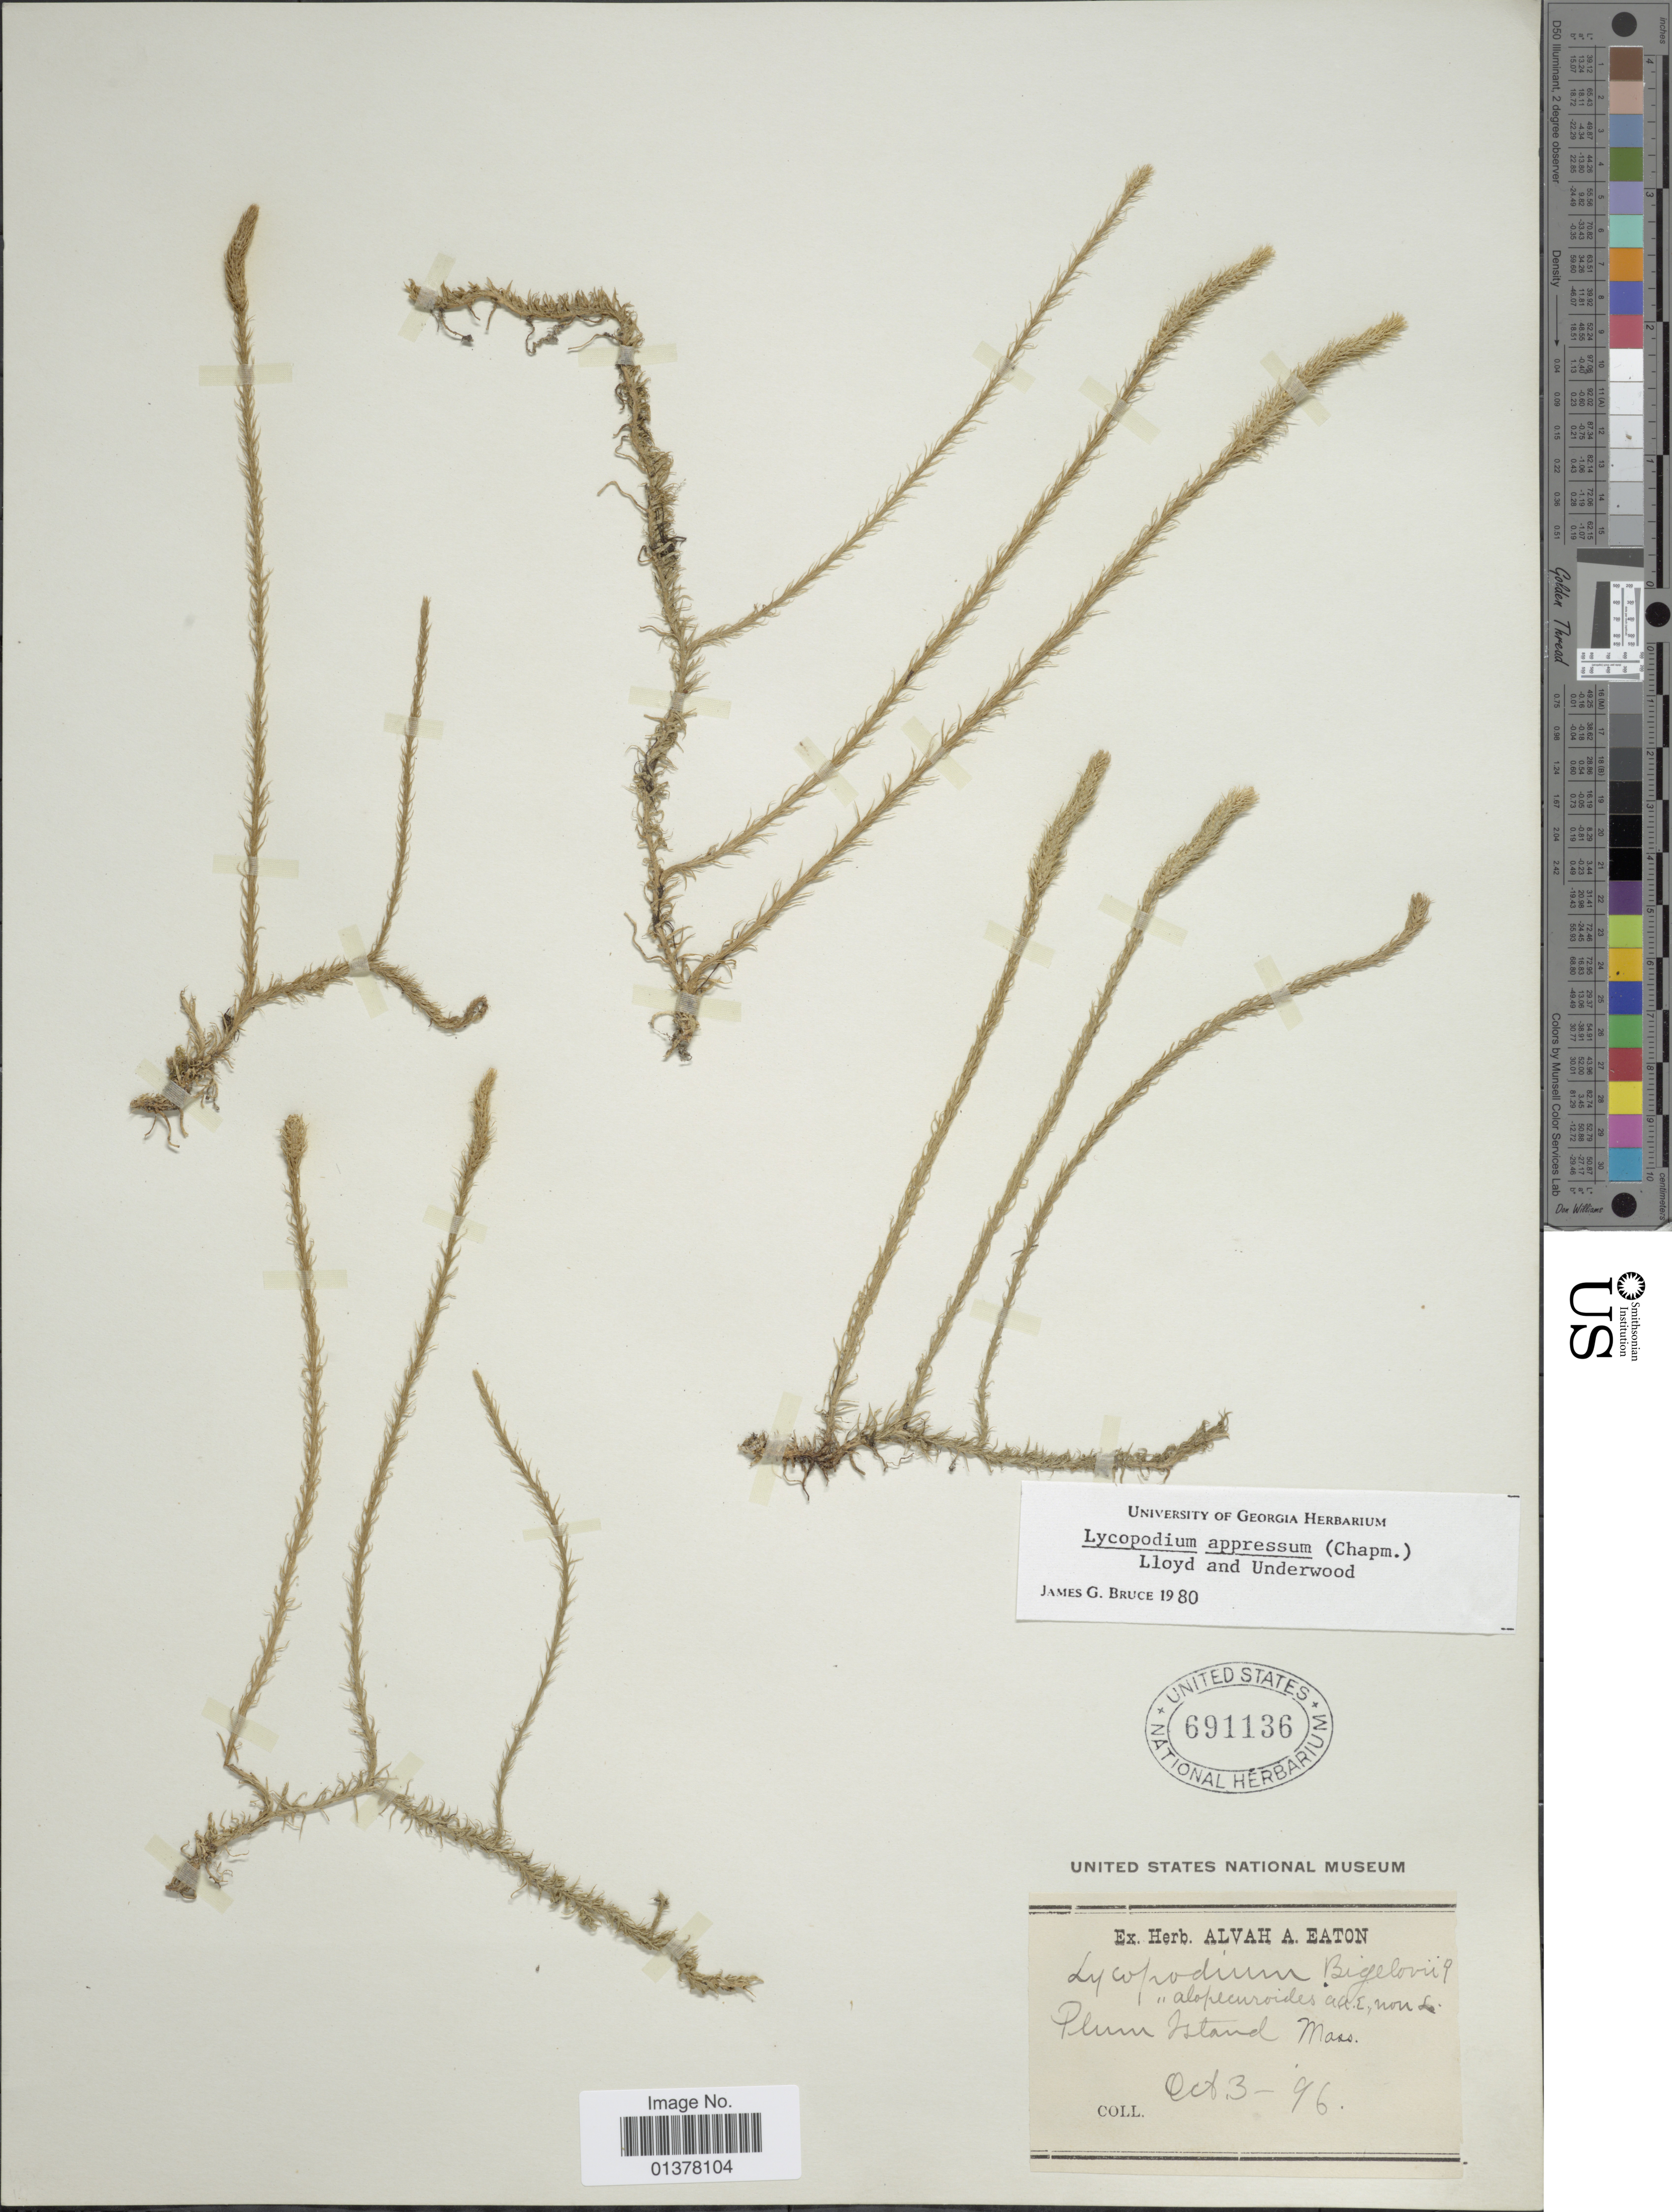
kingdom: Plantae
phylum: Tracheophyta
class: Lycopodiopsida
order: Lycopodiales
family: Lycopodiaceae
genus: Lycopodiella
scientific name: Lycopodiella appressa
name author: (Chapm.) Cranfill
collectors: A. A. Eaton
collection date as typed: Transcribed d/m/y: 3/10/96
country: United States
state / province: Massachusetts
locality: Plum Island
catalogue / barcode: US 691136